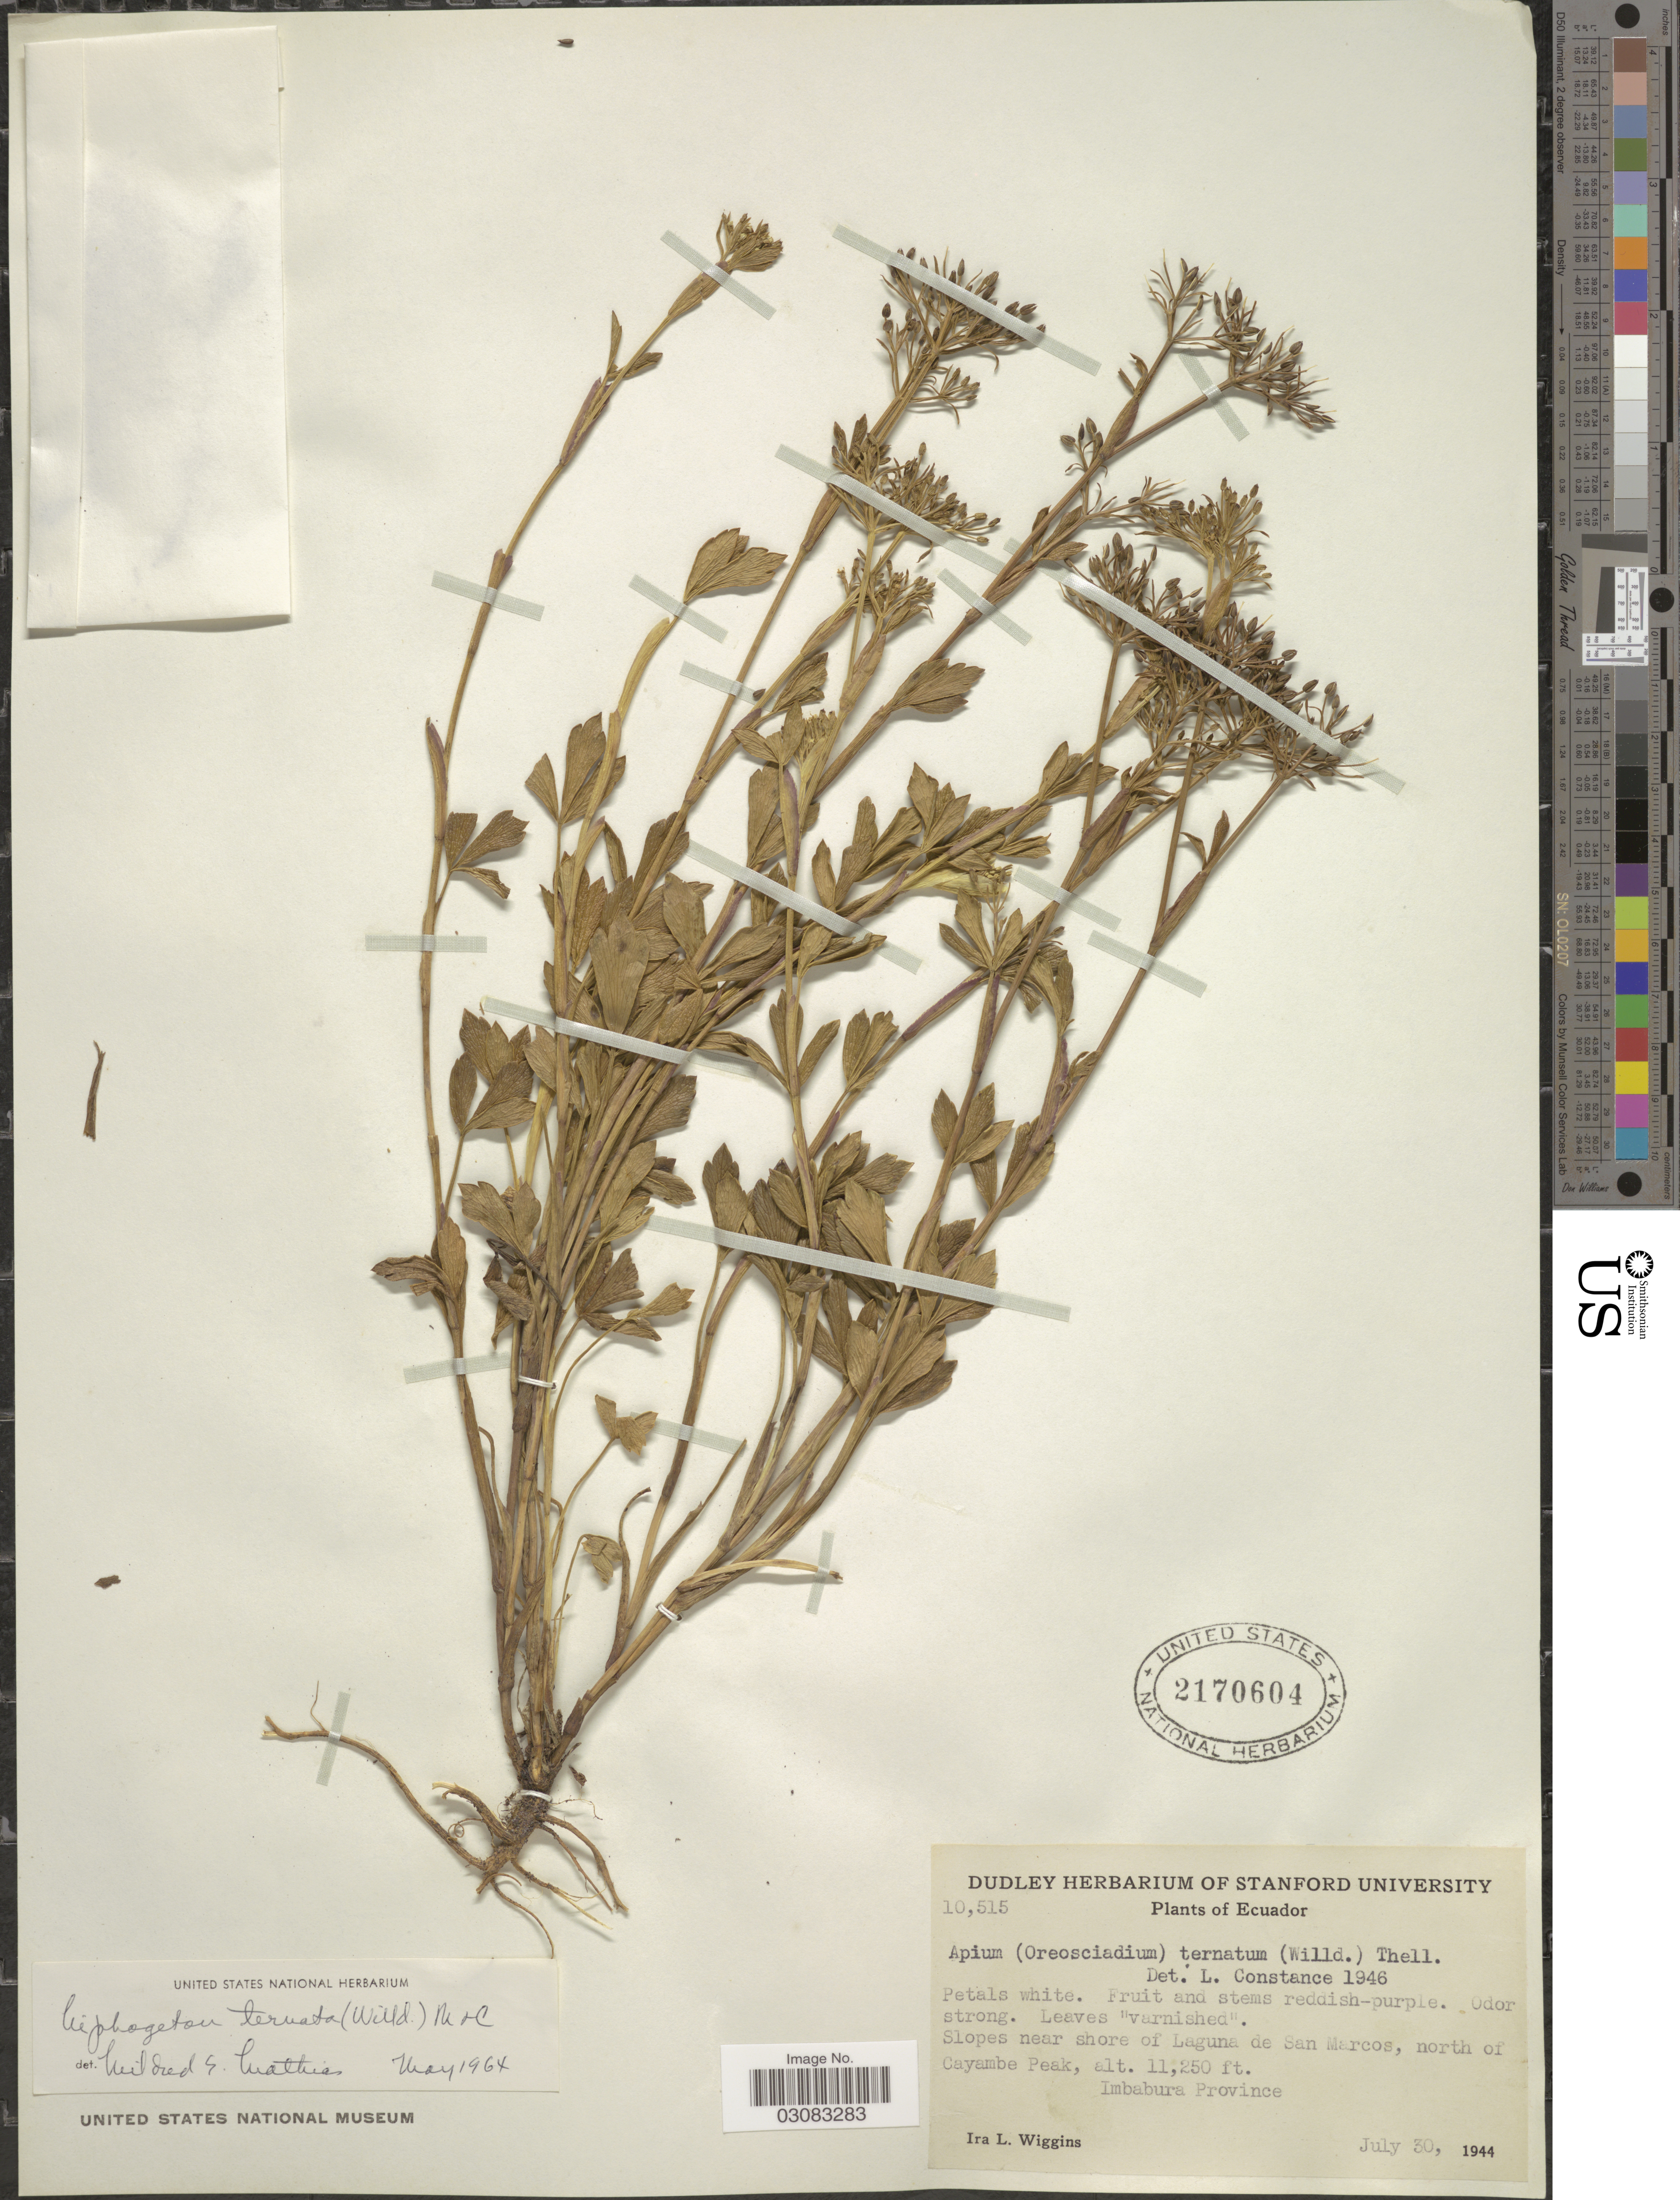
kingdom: Plantae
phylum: Tracheophyta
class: Magnoliopsida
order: Apiales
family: Apiaceae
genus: Niphogeton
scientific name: Niphogeton ternata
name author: (Willd. ex Schltr.) Mathias & Constance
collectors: I. L. Wiggins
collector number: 10515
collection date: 1944-07-30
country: Ecuador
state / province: Imbabura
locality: Slopes near shore of Laguna de San Marcos, north of Cayambe Peak.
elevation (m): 3429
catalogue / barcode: US 2170604